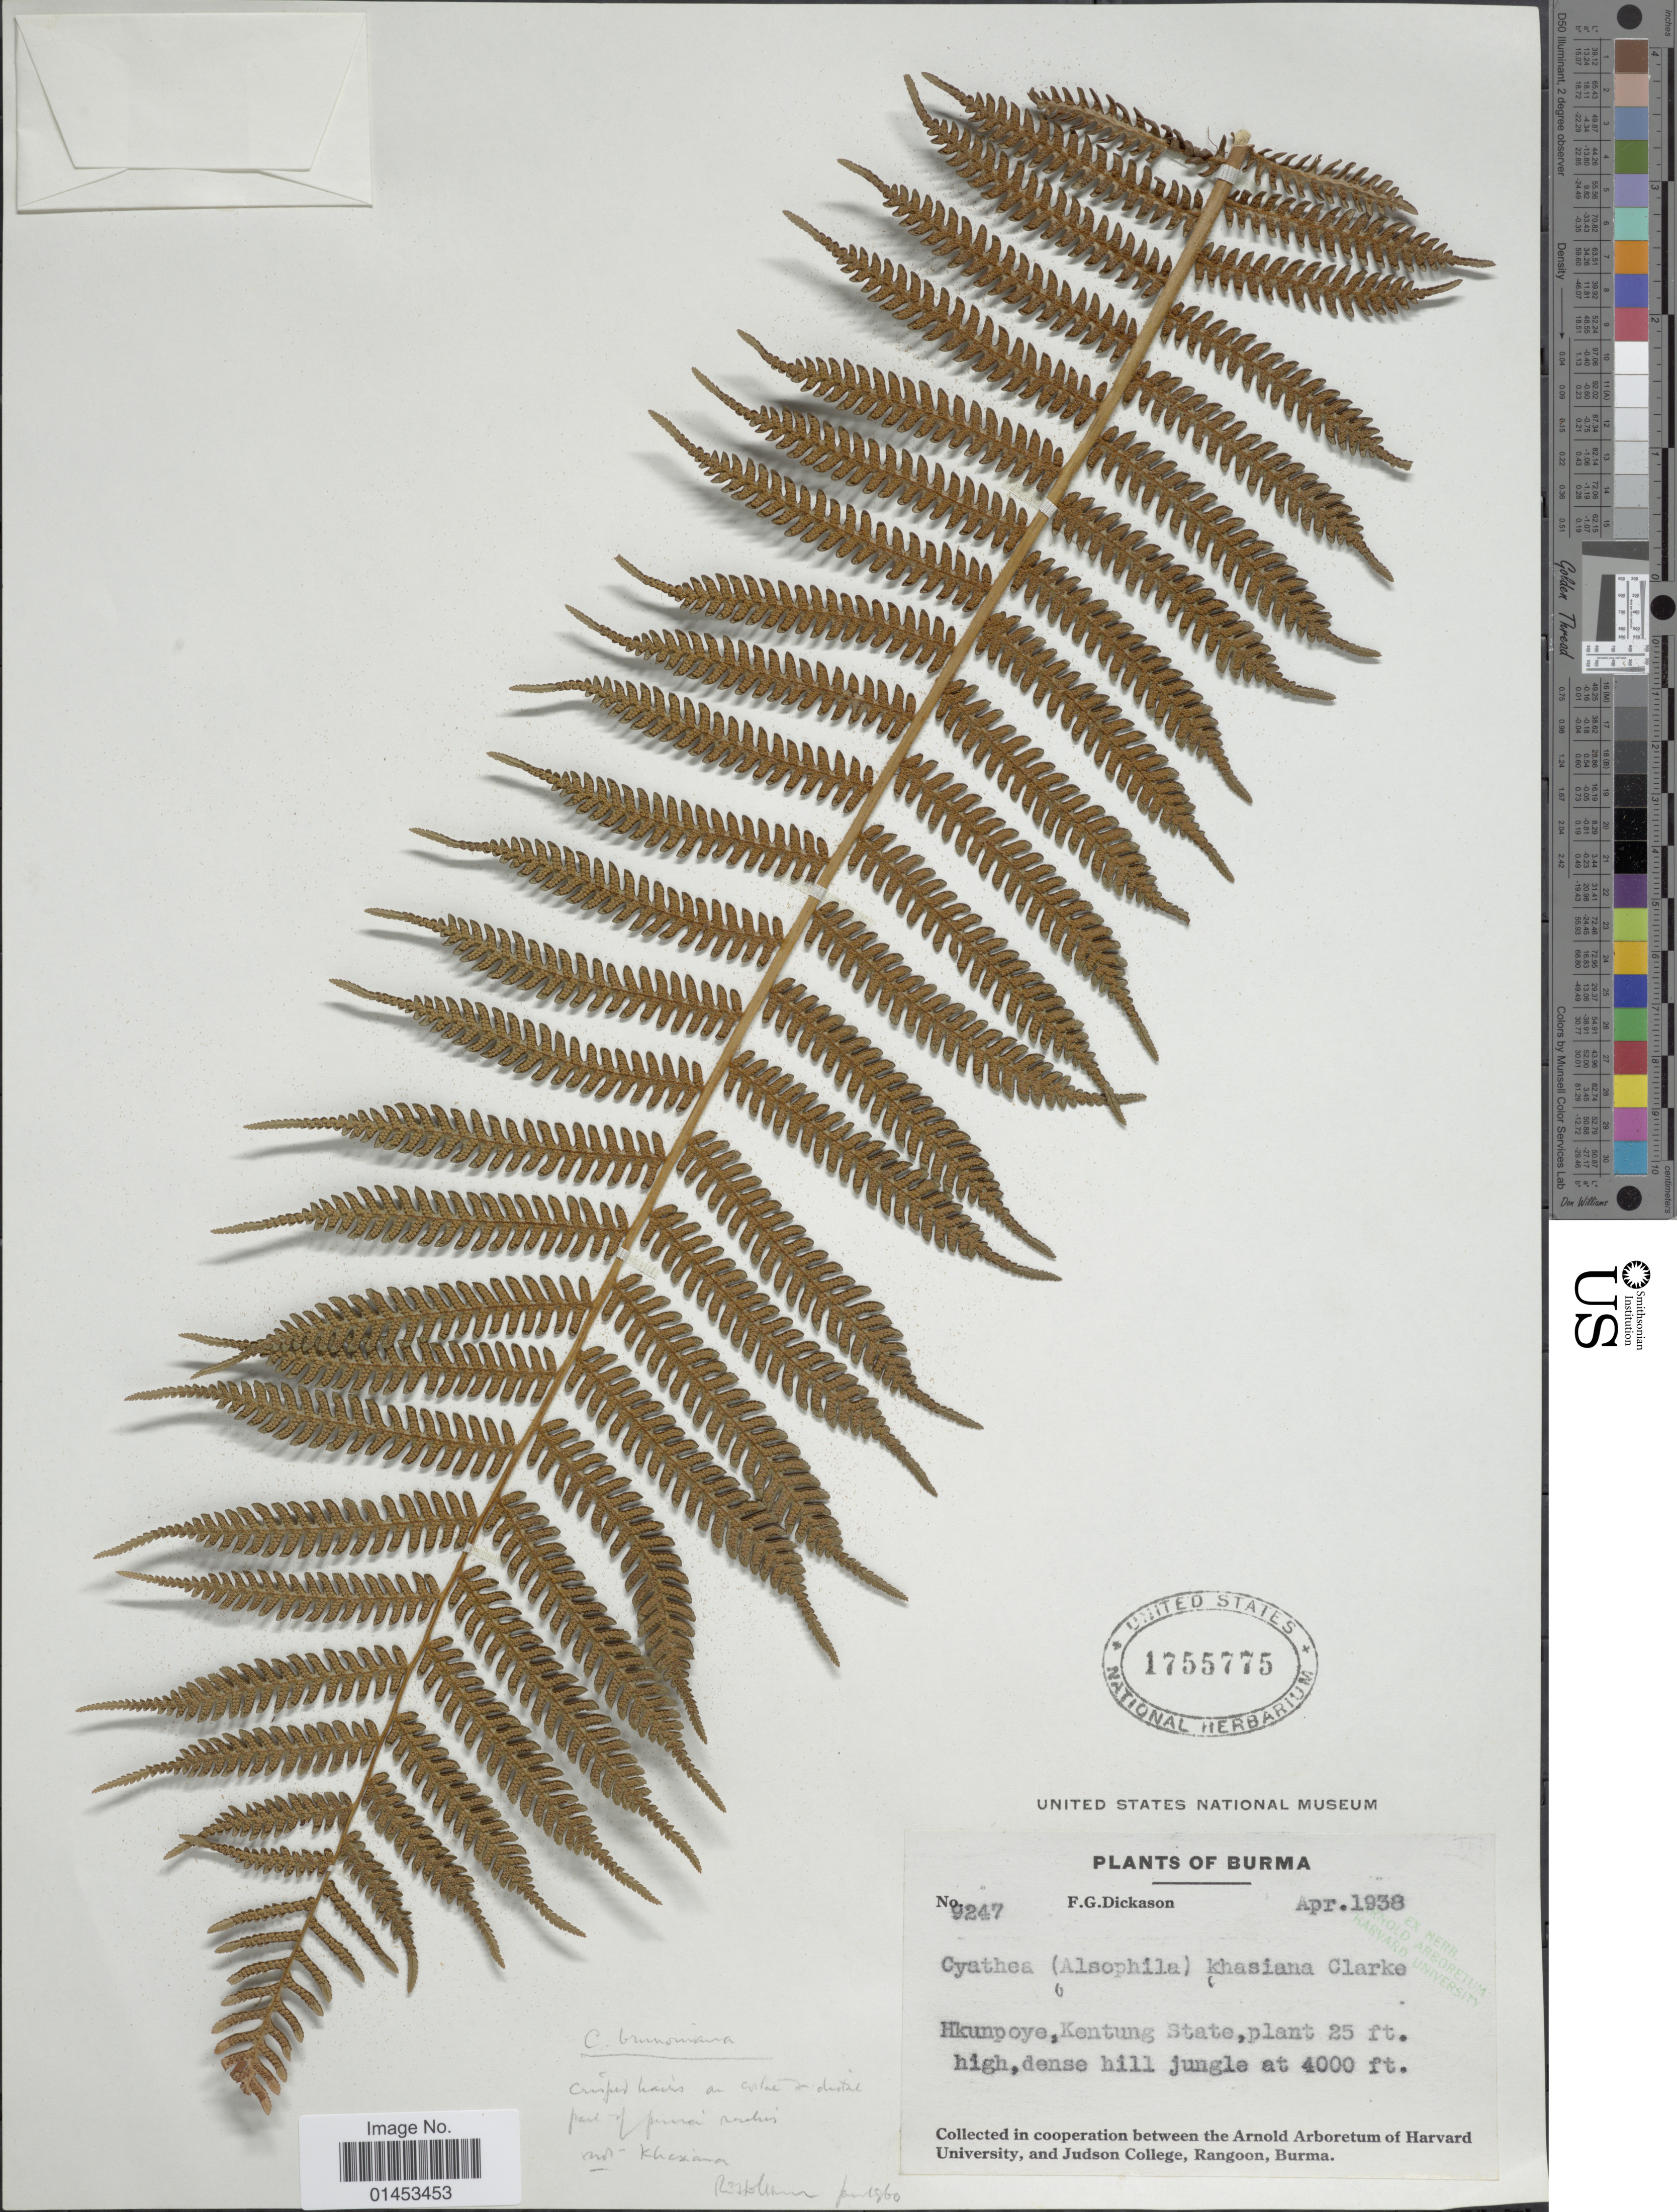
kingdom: Plantae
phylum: Tracheophyta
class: Polypodiopsida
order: Cyatheales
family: Cyatheaceae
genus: Cyathea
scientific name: Cyathea chinensis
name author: Copel.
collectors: F. Dickason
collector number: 9247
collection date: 1938-04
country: Myanmar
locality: Burma, Hkumpoye, Kentung State, dense hill jungle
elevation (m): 1219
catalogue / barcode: US 1755775